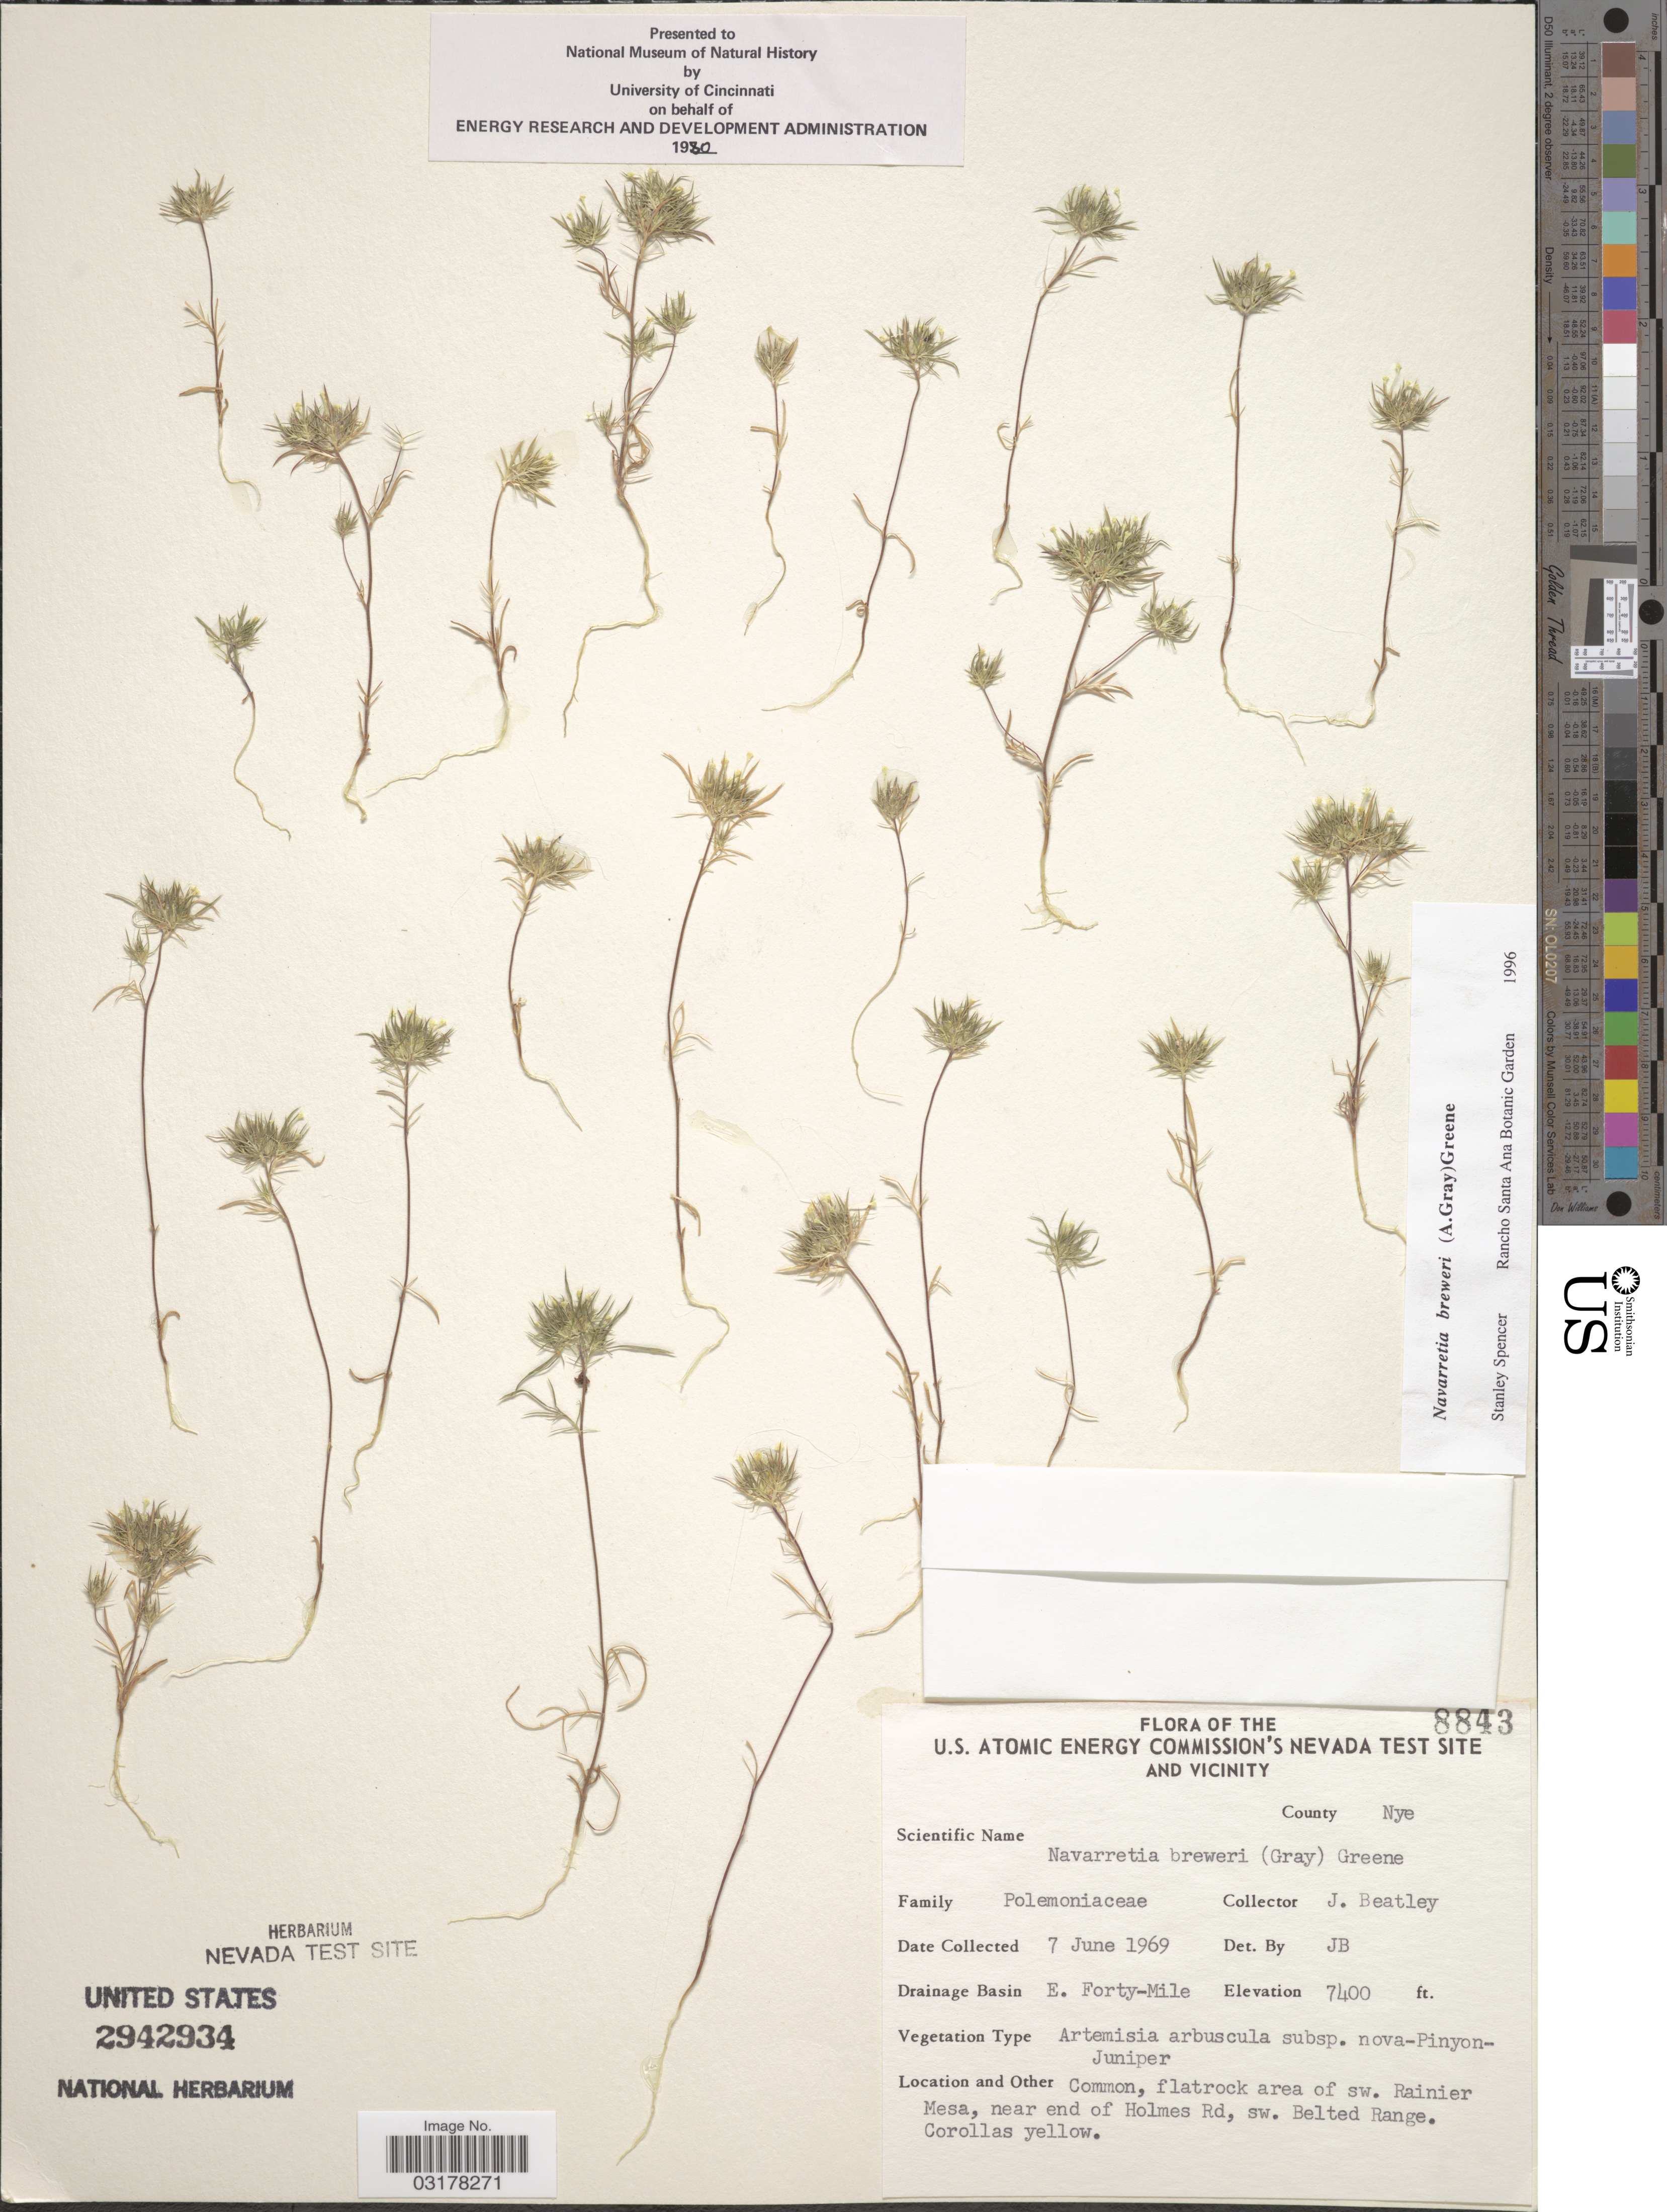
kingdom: Plantae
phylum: Tracheophyta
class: Magnoliopsida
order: Ericales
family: Polemoniaceae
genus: Navarretia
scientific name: Navarretia breweri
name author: (A. Gray) Greene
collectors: J. C. Beatley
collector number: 8843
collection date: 1969-06-07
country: United States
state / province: Nevada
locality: U. S. Atomic Energy Commission's Nevada Test Site and vicinity. County Nye. Drainage Basin E. Forty-Mile. Area of sw. Rainier Mesa, near end of Holmes Rd, sw. Belted Range.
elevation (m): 2256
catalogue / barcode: US 2942934